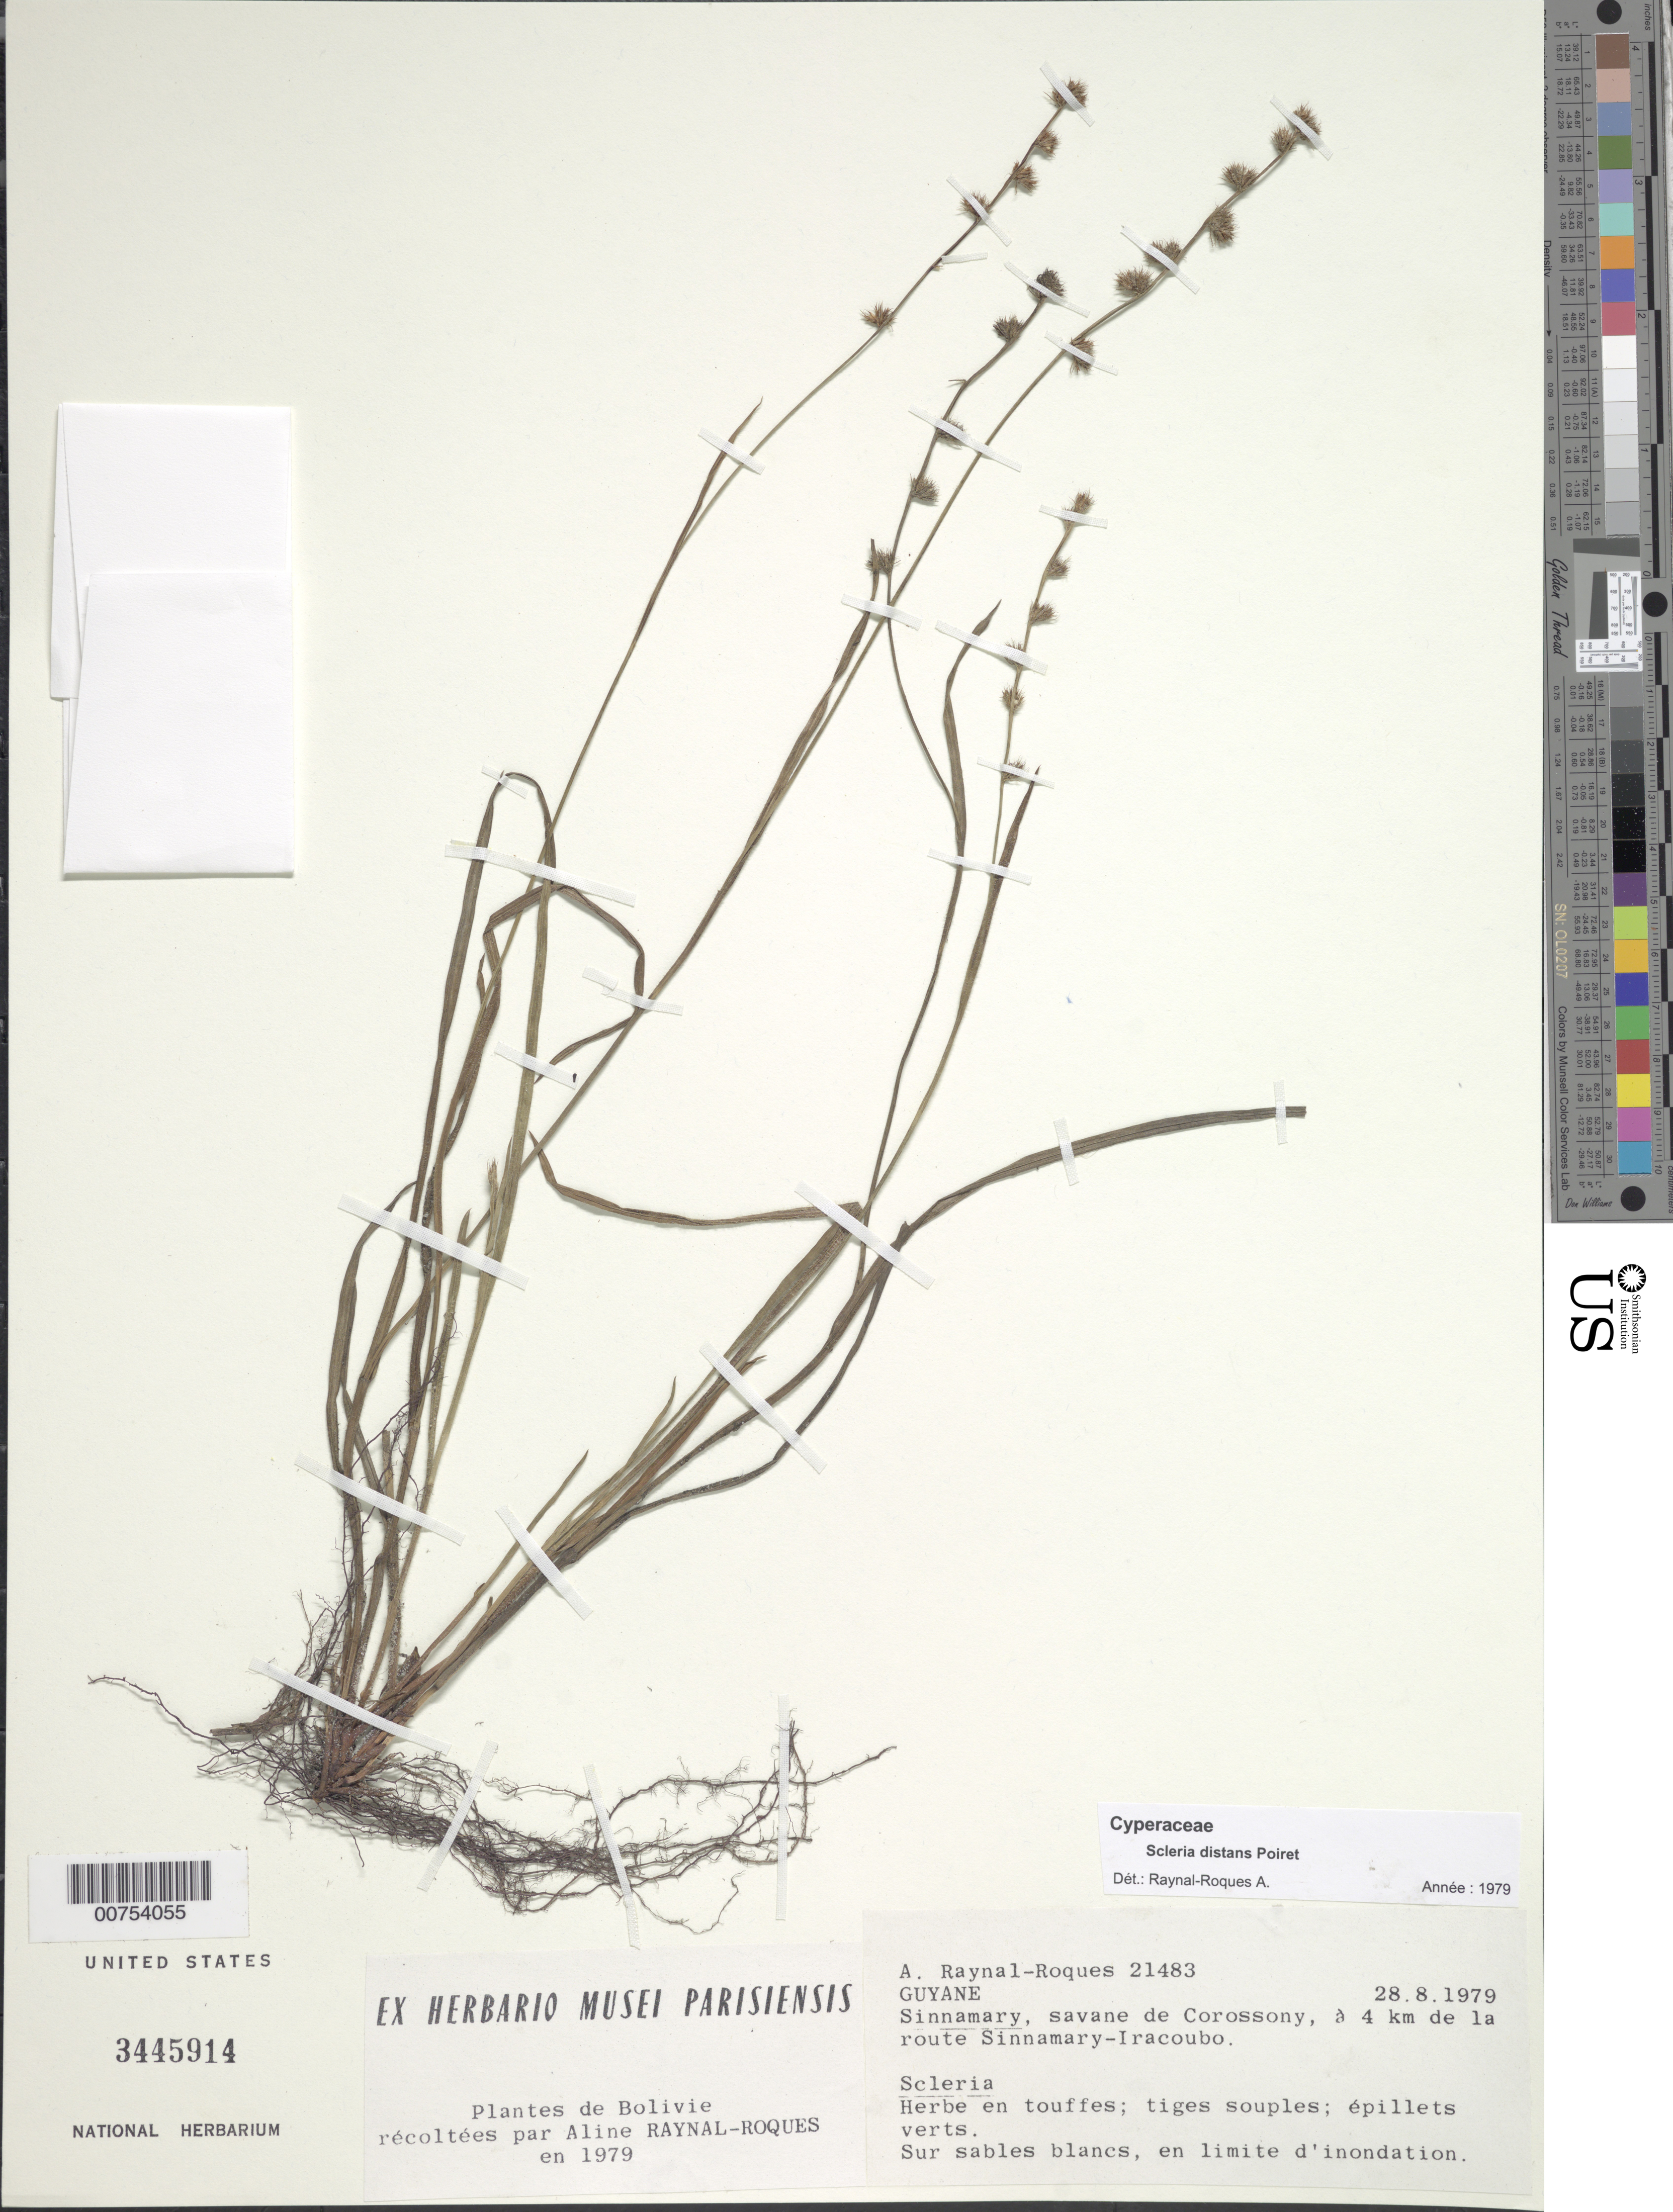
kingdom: Plantae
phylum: Tracheophyta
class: Liliopsida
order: Poales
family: Cyperaceae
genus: Scleria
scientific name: Scleria distans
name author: Poir.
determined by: Raynal, A. M.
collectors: A. M. Raynal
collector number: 21483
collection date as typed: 28-Aug-79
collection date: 1979-08-28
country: French Guiana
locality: Savane de Corossony, 4 km from route Sinnamary-Iracoubo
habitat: White sand, at edge of inundation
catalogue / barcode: US 3445914